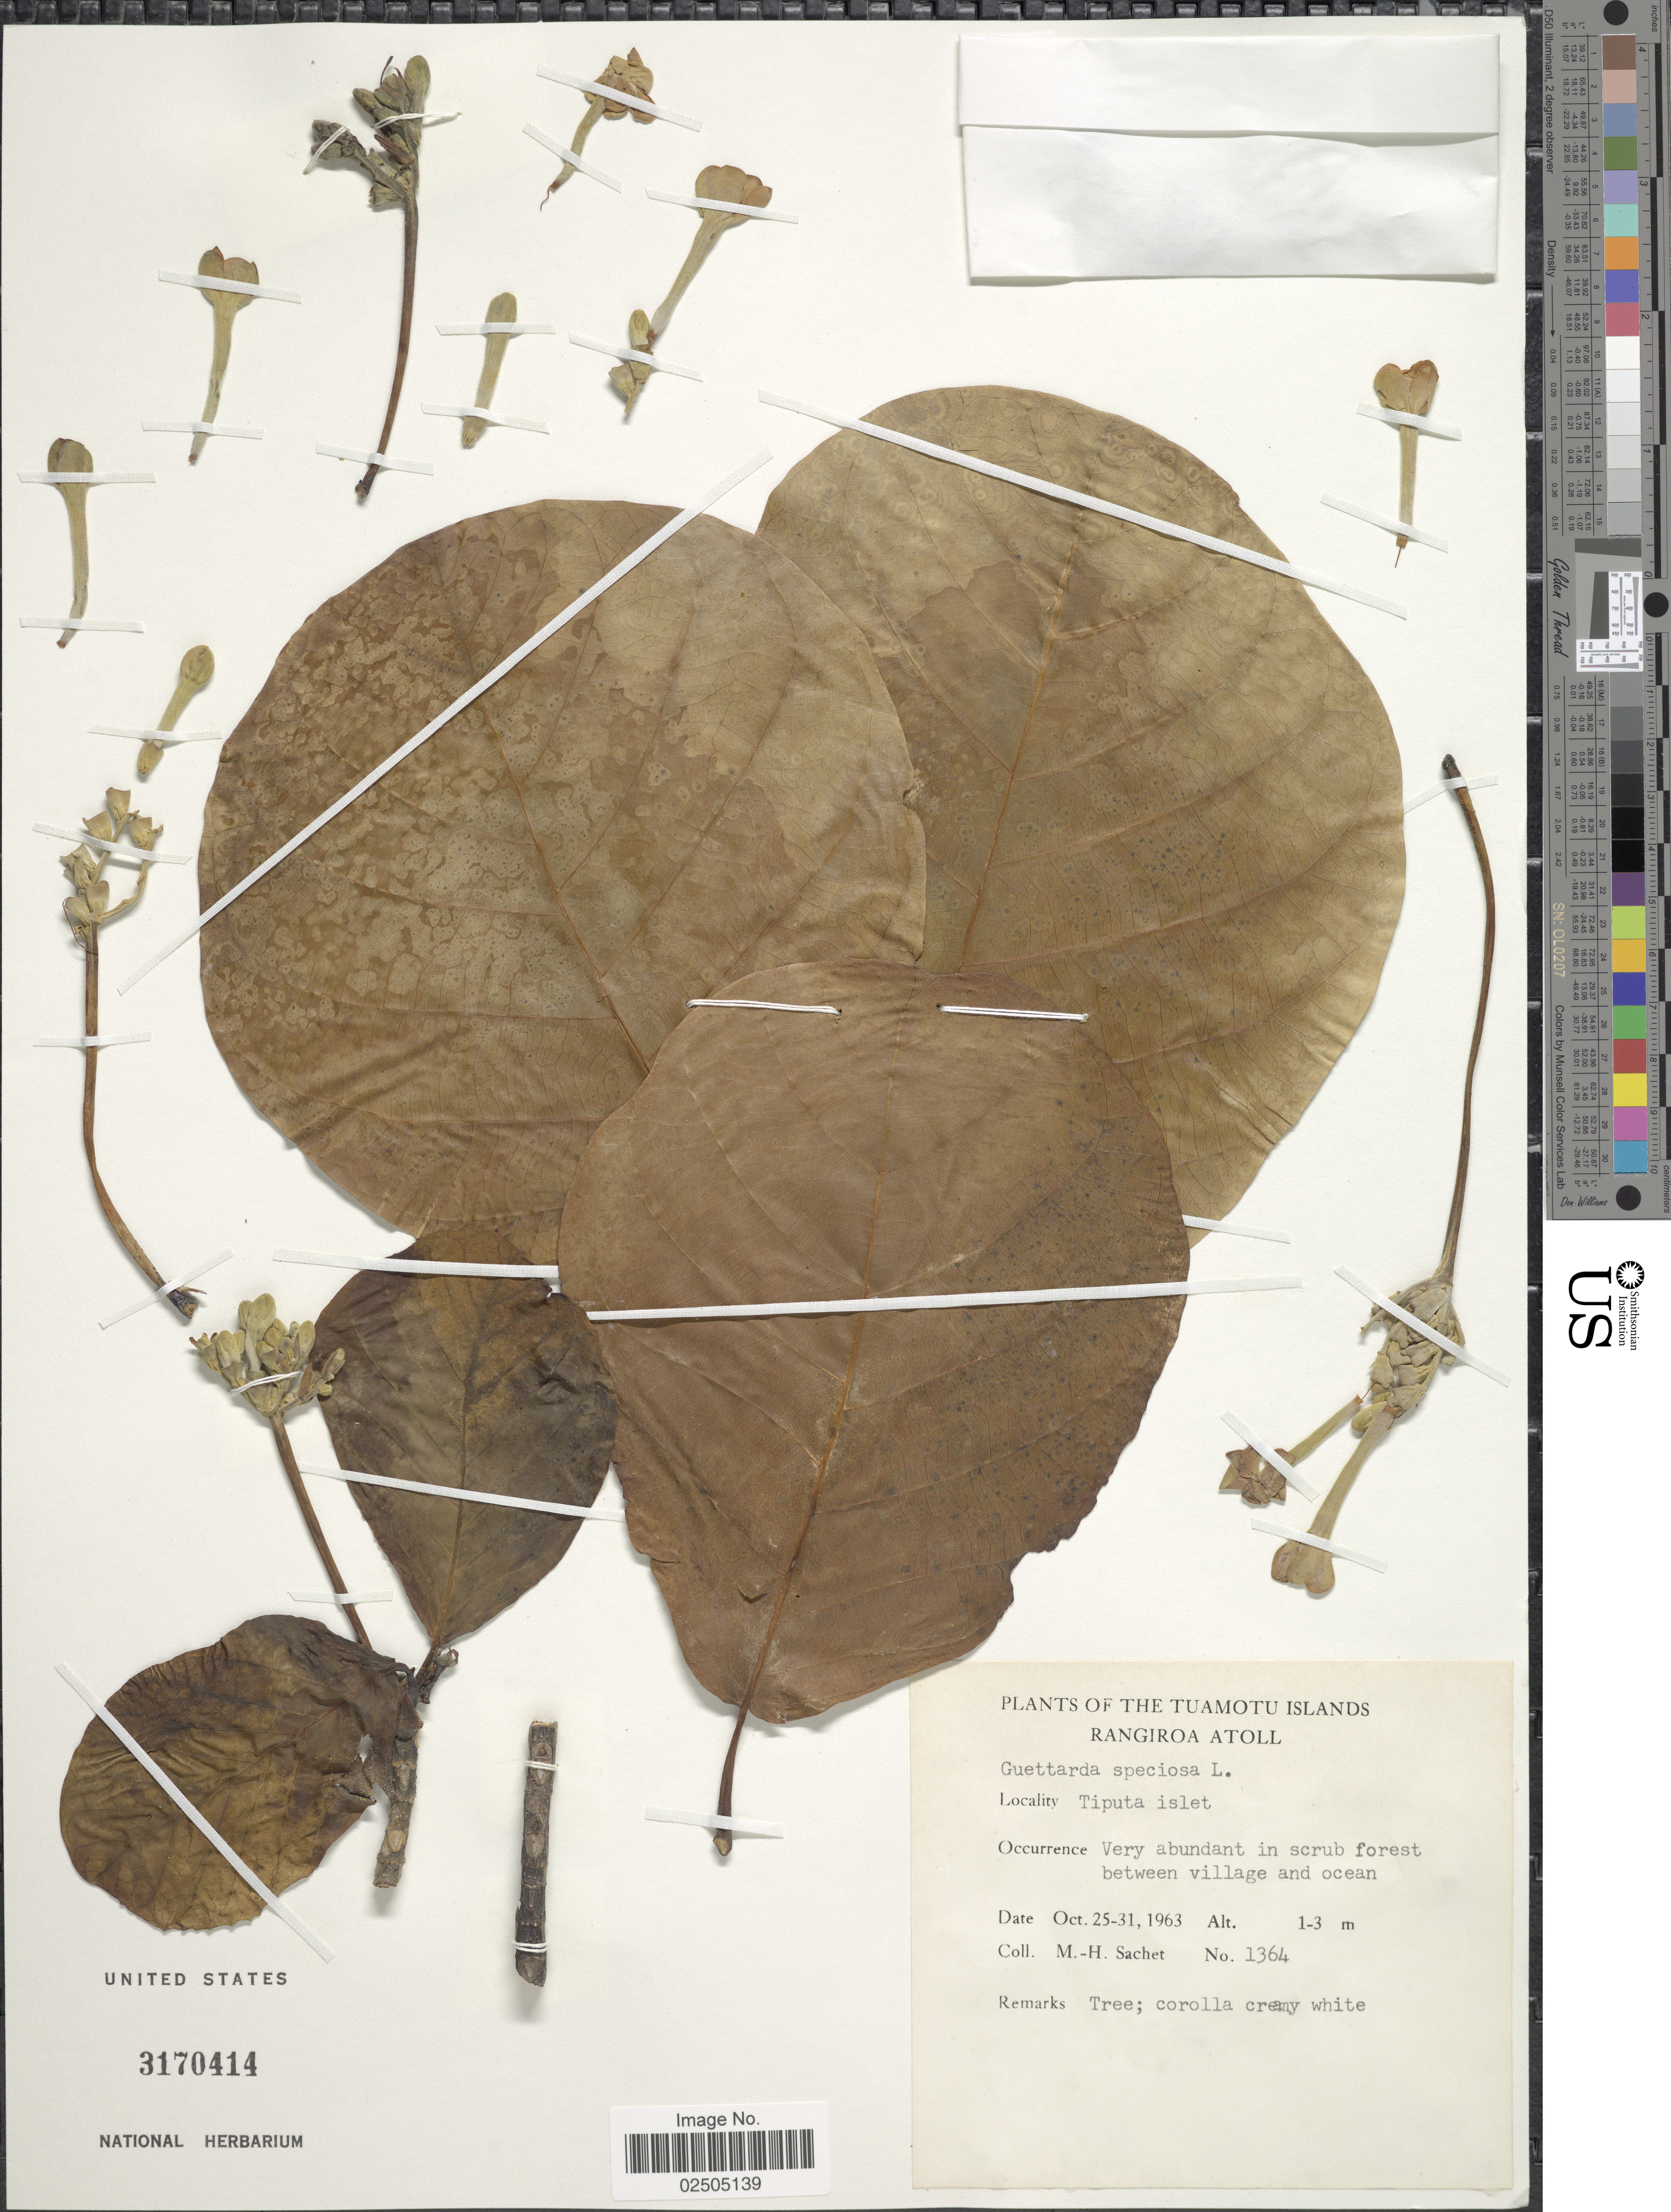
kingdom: Plantae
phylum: Tracheophyta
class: Magnoliopsida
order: Gentianales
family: Rubiaceae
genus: Guettarda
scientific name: Guettarda speciosa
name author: L.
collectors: M.-H. Sachet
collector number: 1364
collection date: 1963-10-25/1963-10-31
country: French Polynesia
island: Rangiroa [Deans] Atoll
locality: The Tuamotu Islands, Rangiroa Atoll, Tiputa Islet, very abundant in scrub forest between village and ocean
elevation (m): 1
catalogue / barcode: US 3170414